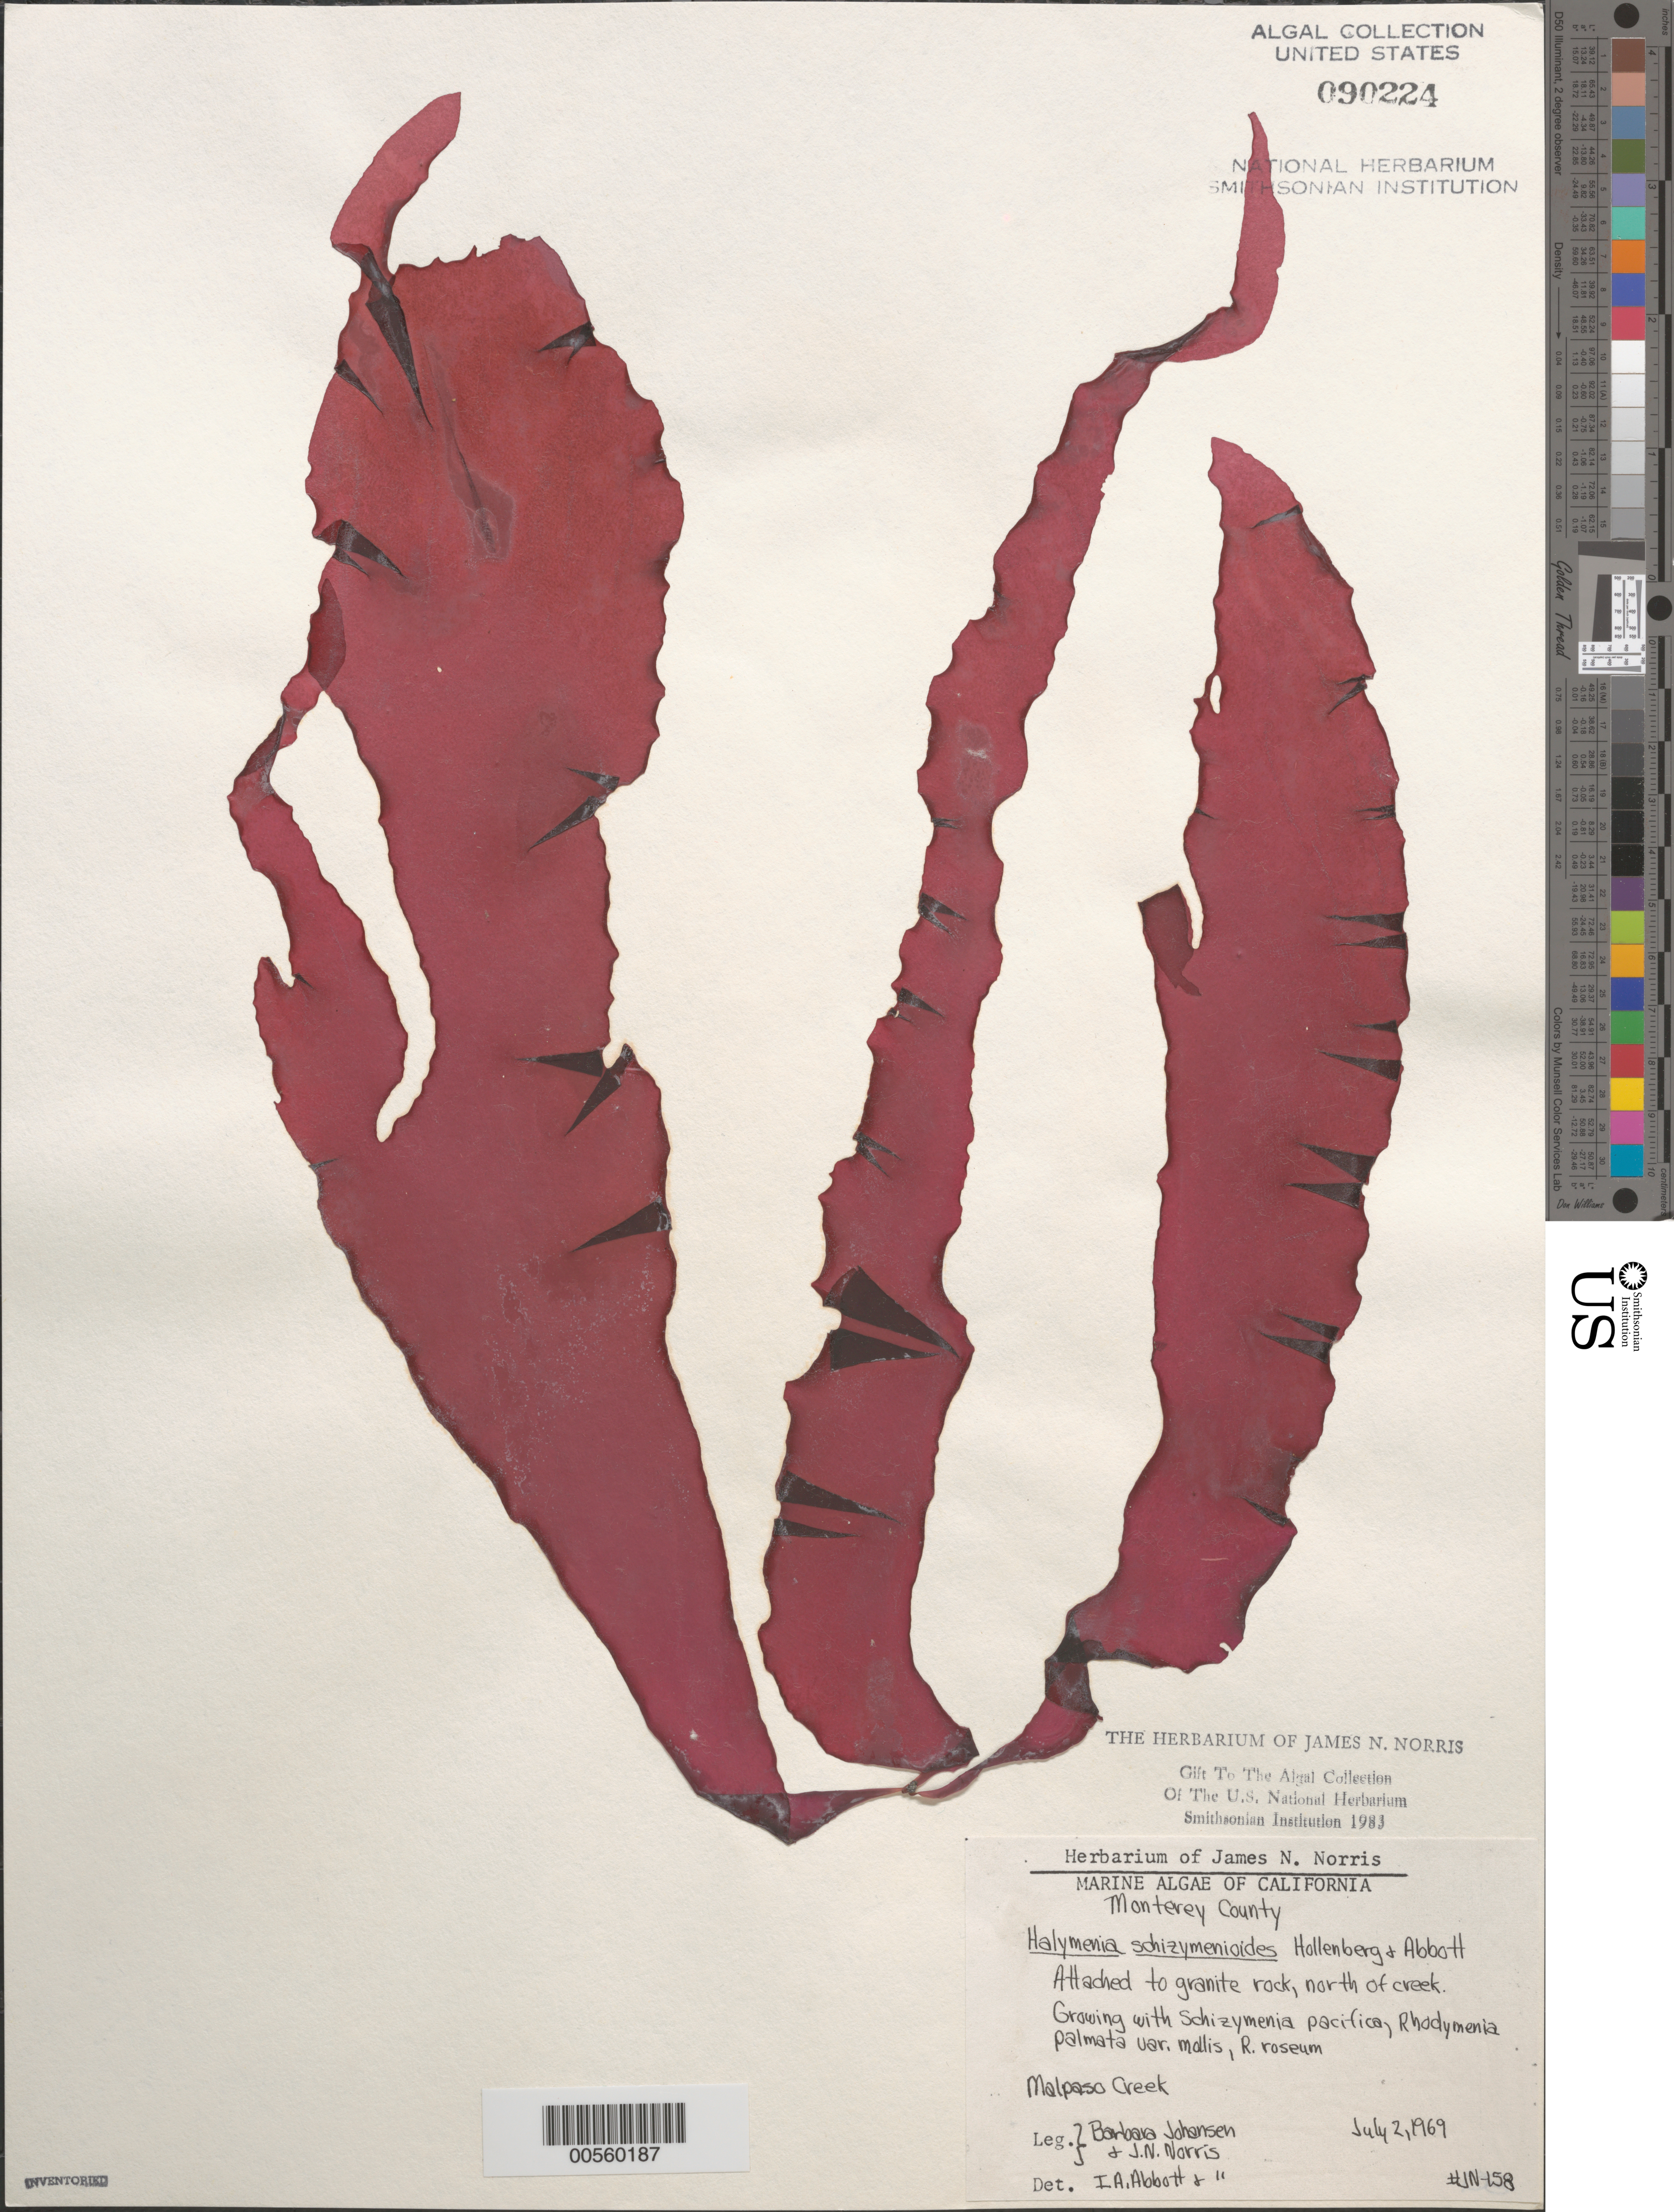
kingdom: Plantae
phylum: Rhodophyta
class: Florideophyceae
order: Halymeniales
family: Halymeniaceae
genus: Halymenia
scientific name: Halymenia schizymenioides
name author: Hollenb. & I.A. Abbott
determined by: Abbott, I. A.; Norris, J. N.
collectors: B. Johansen & J. N. Norris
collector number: JN-158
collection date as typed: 02 Jul 1969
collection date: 1969-07-02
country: United States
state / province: California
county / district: Monterey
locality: Malpaso Creek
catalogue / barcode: US 90224